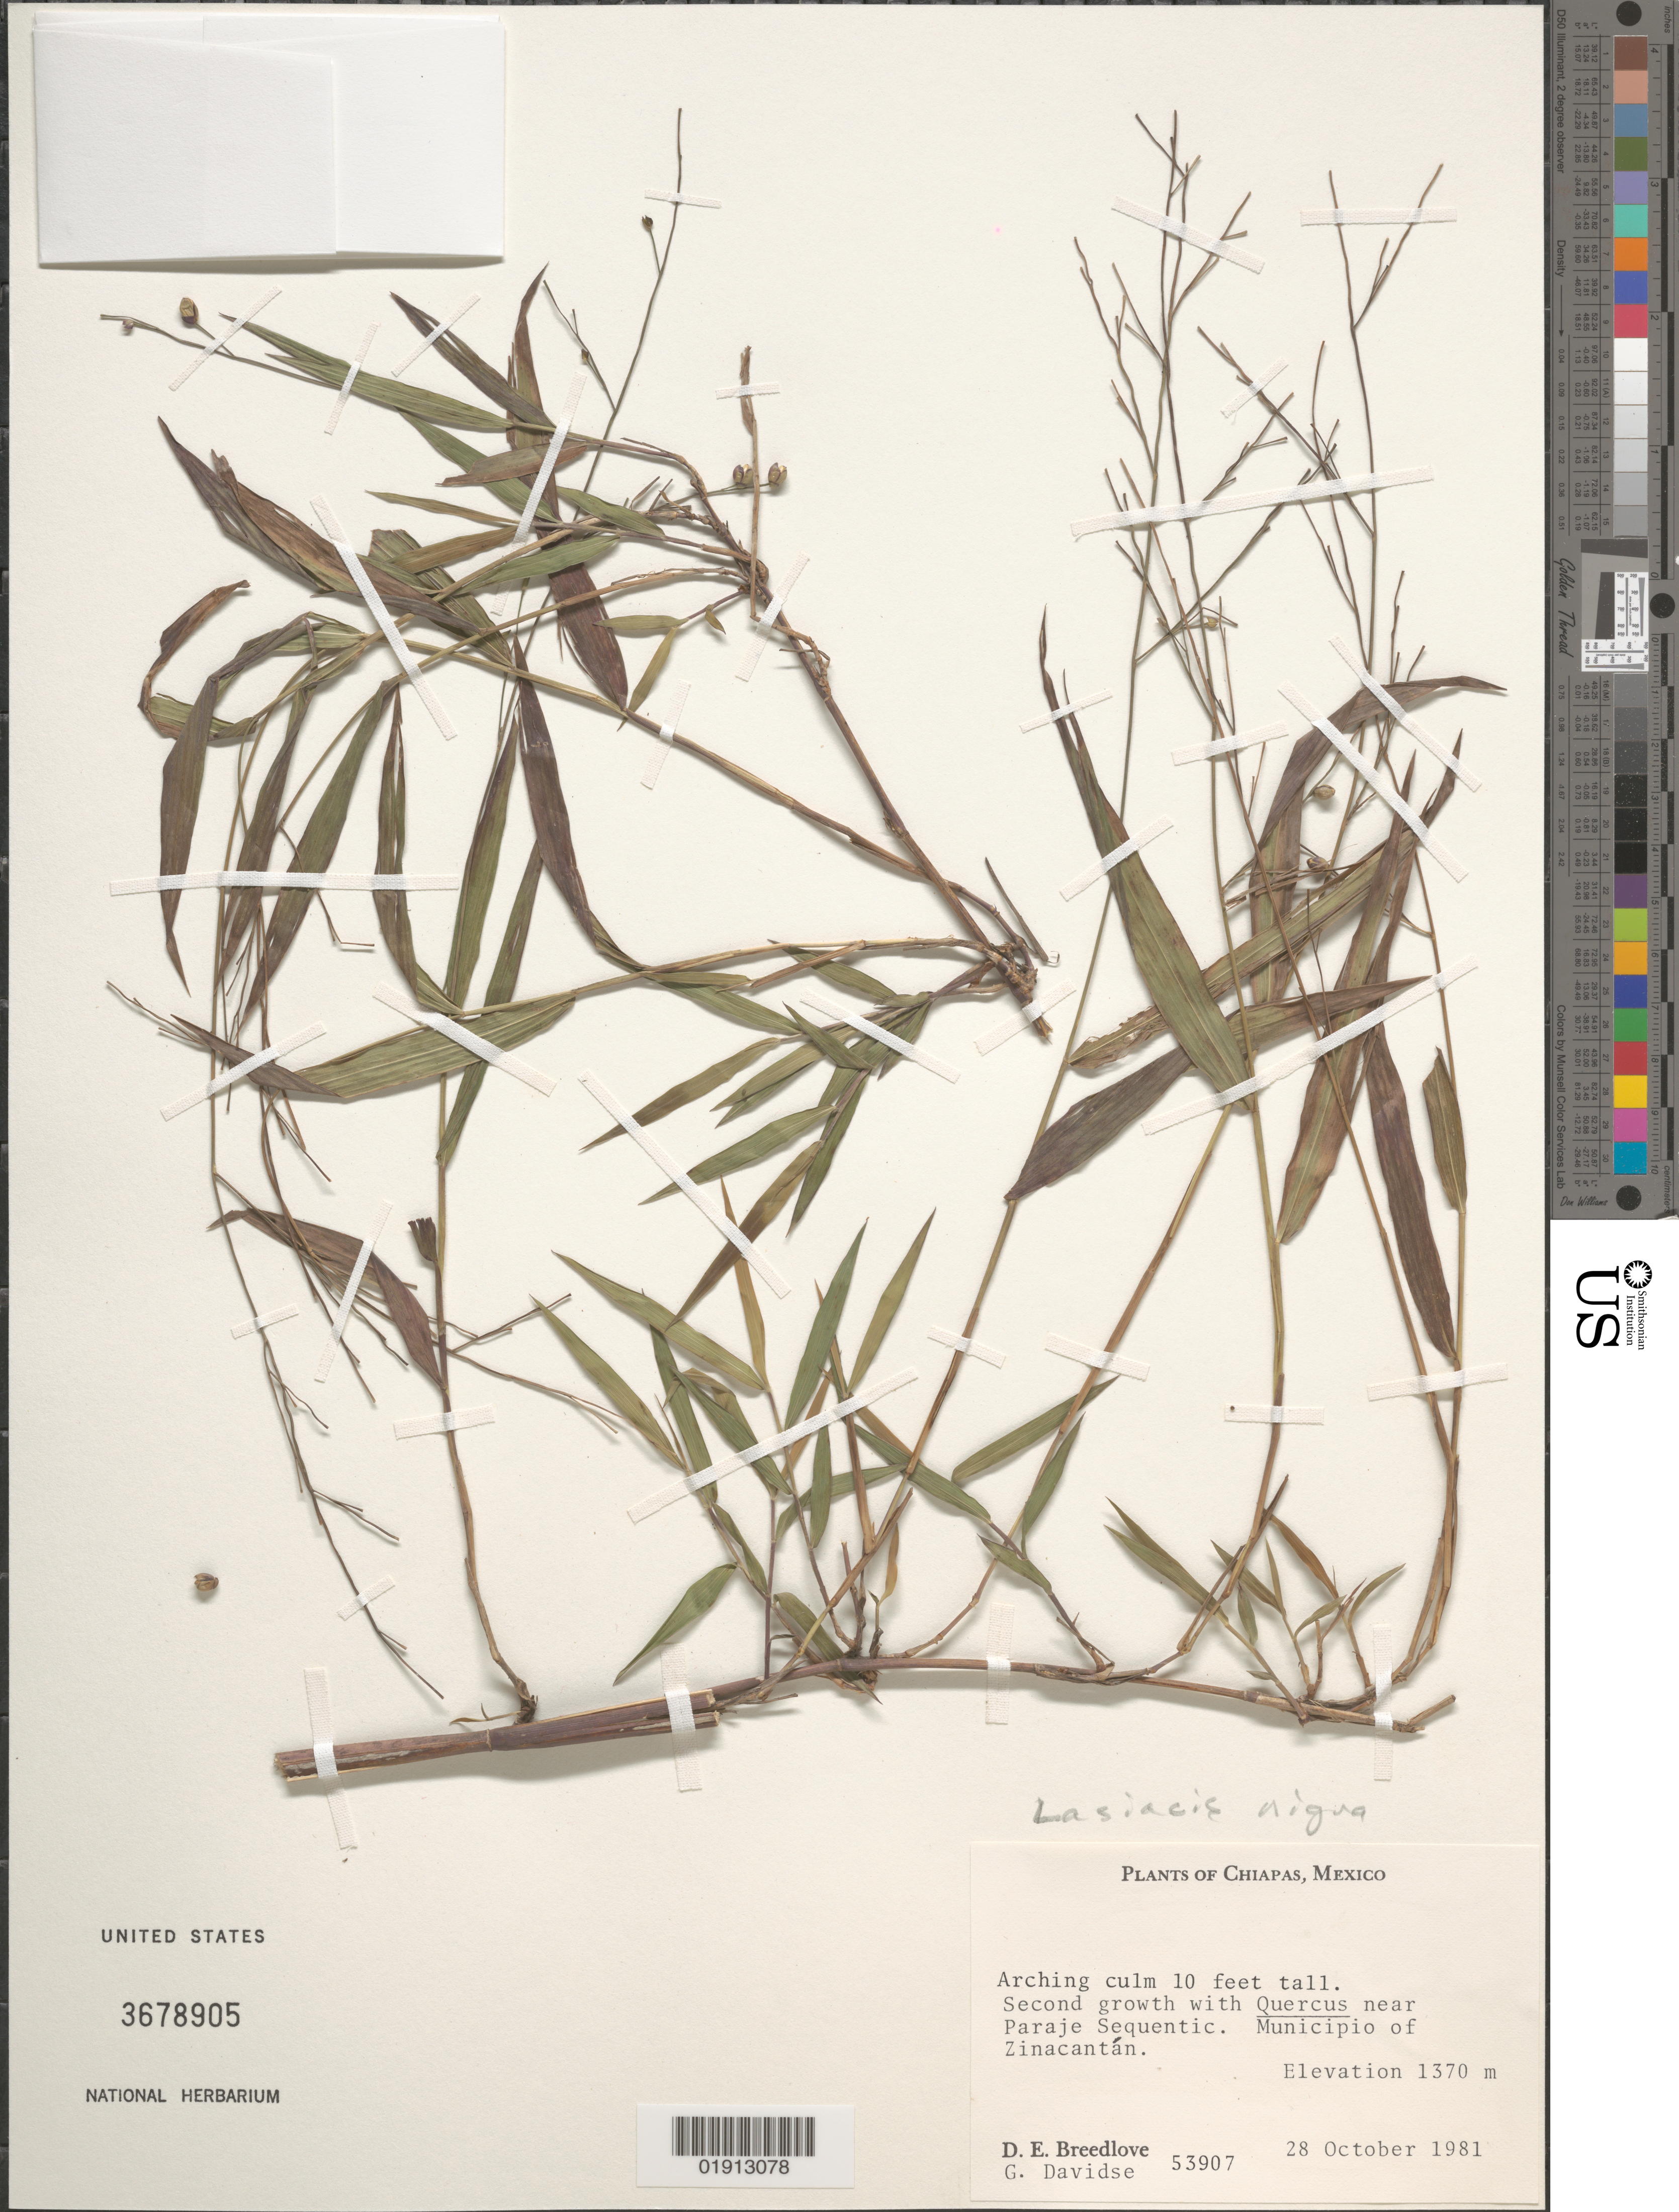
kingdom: Plantae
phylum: Tracheophyta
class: Liliopsida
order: Poales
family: Poaceae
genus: Lasiacis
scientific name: Lasiacis nigra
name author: Davidse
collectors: D. E. Breedlove & G. Davidse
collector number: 53907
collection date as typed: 28 October 1981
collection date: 1981-10-28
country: Mexico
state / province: Chiapas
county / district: Zinacantan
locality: Near Paraje Sequentic, Municipio of Zinacantán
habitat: Second growth.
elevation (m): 1370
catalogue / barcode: US 3678905